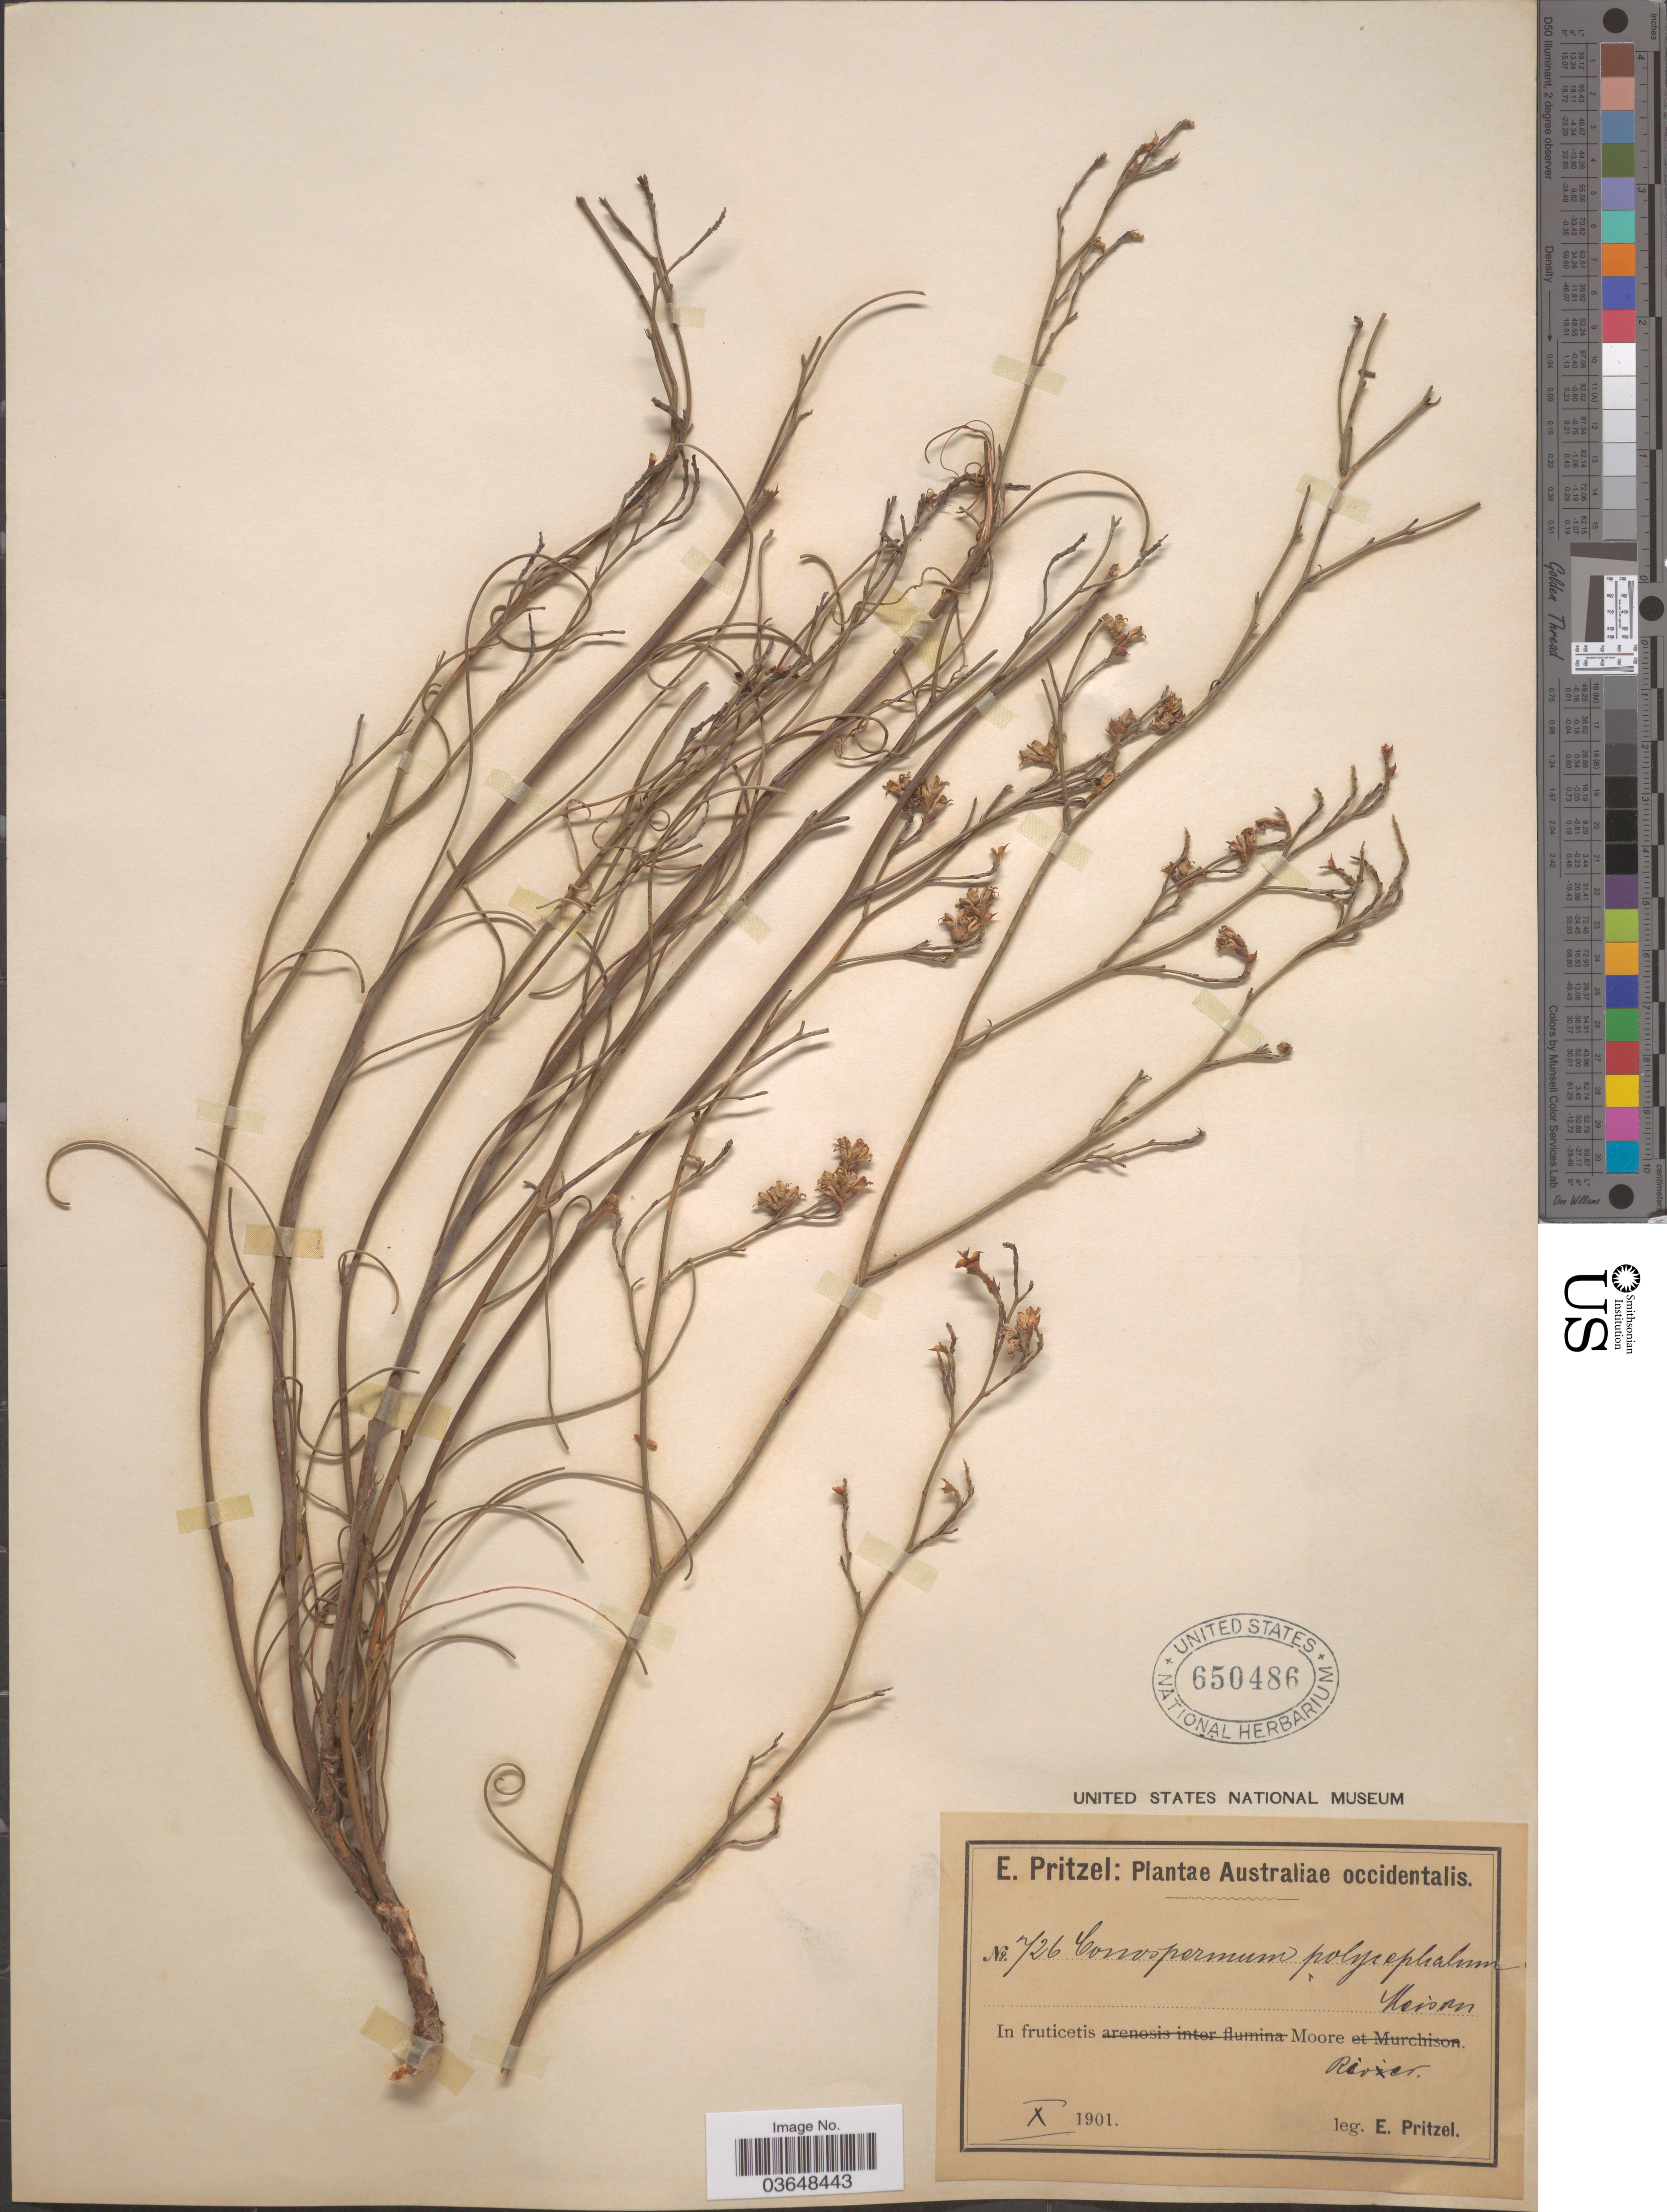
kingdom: Plantae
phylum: Tracheophyta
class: Magnoliopsida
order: Proteales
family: Proteaceae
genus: Conospermum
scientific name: Conospermum polycephalum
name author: Meisn.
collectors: E. G. Pritzel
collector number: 726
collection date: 1901-10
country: Australia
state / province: Western Australia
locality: Australiæ occidentalis. In fruticetis Moore River.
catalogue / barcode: US 650486